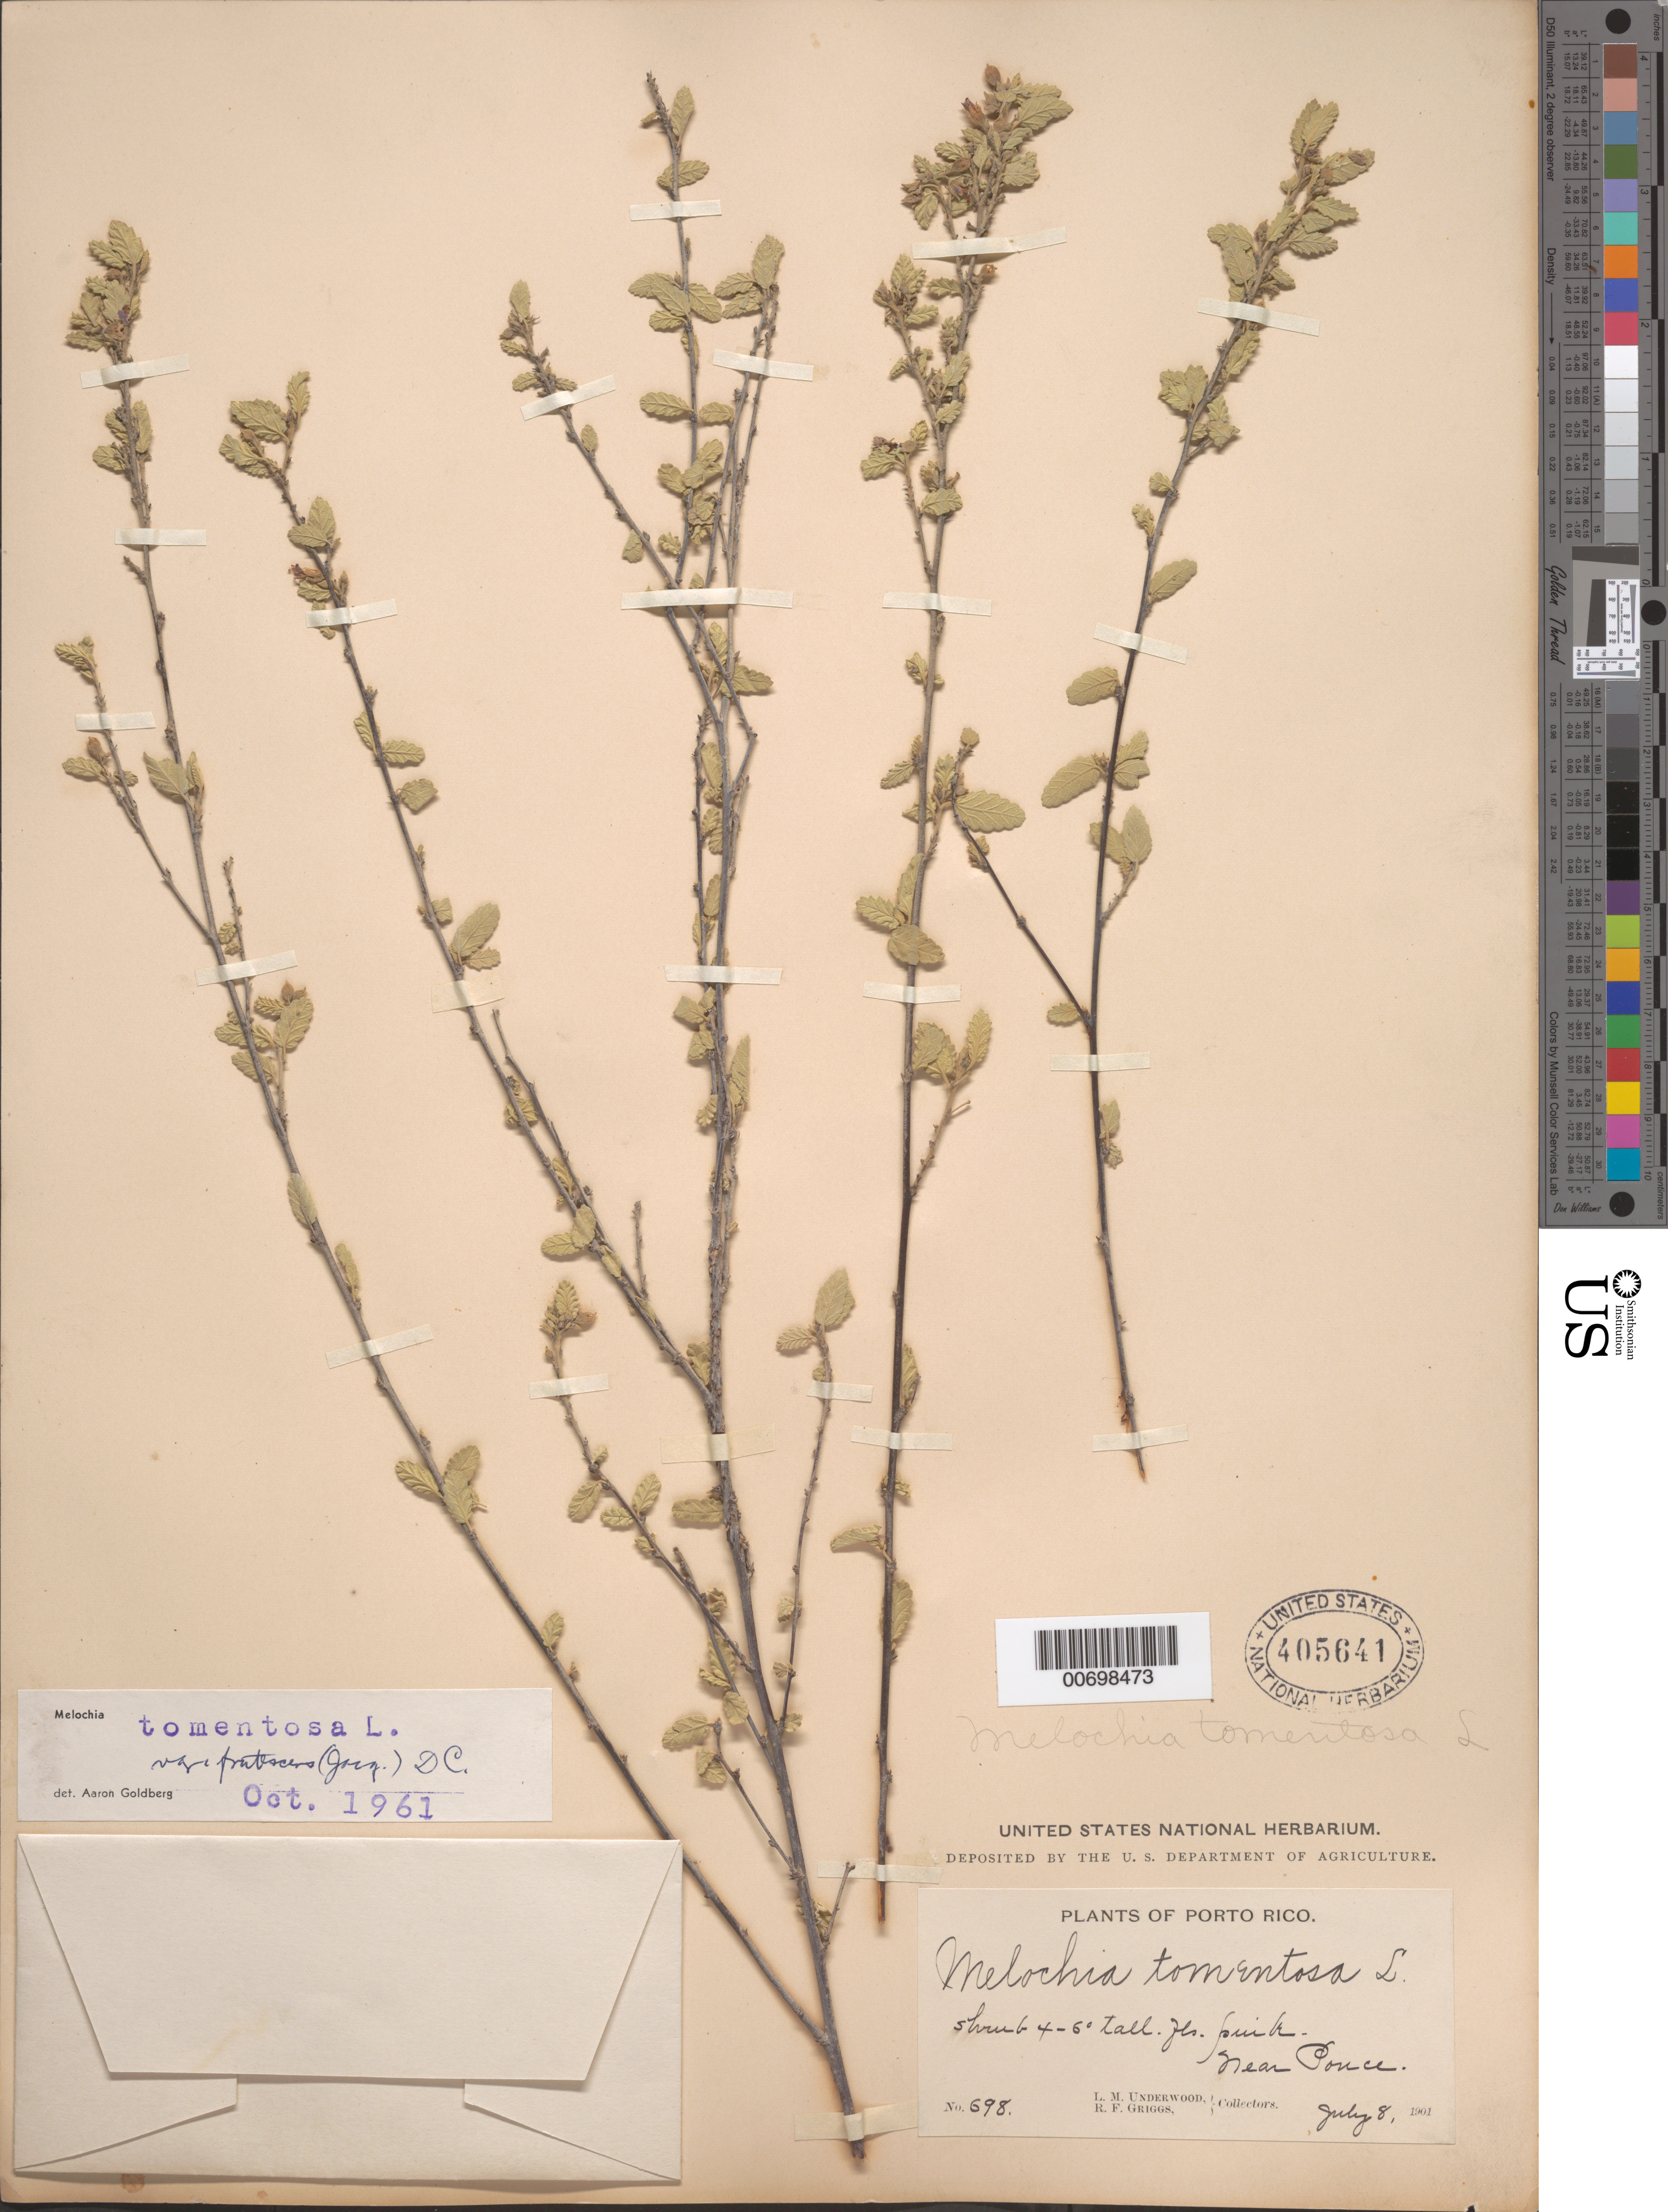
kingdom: Plantae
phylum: Tracheophyta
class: Magnoliopsida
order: Malvales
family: Malvaceae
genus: Melochia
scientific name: Melochia tomentosa var. frutescens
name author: DC.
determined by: Goldberg, Aaron, (US), NMNH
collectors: L. M. Underwood & R. F. Griggs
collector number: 698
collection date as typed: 08 Jul 1901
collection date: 1901-07-08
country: Puerto Rico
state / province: Ponce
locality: Ponce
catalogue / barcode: US 405641